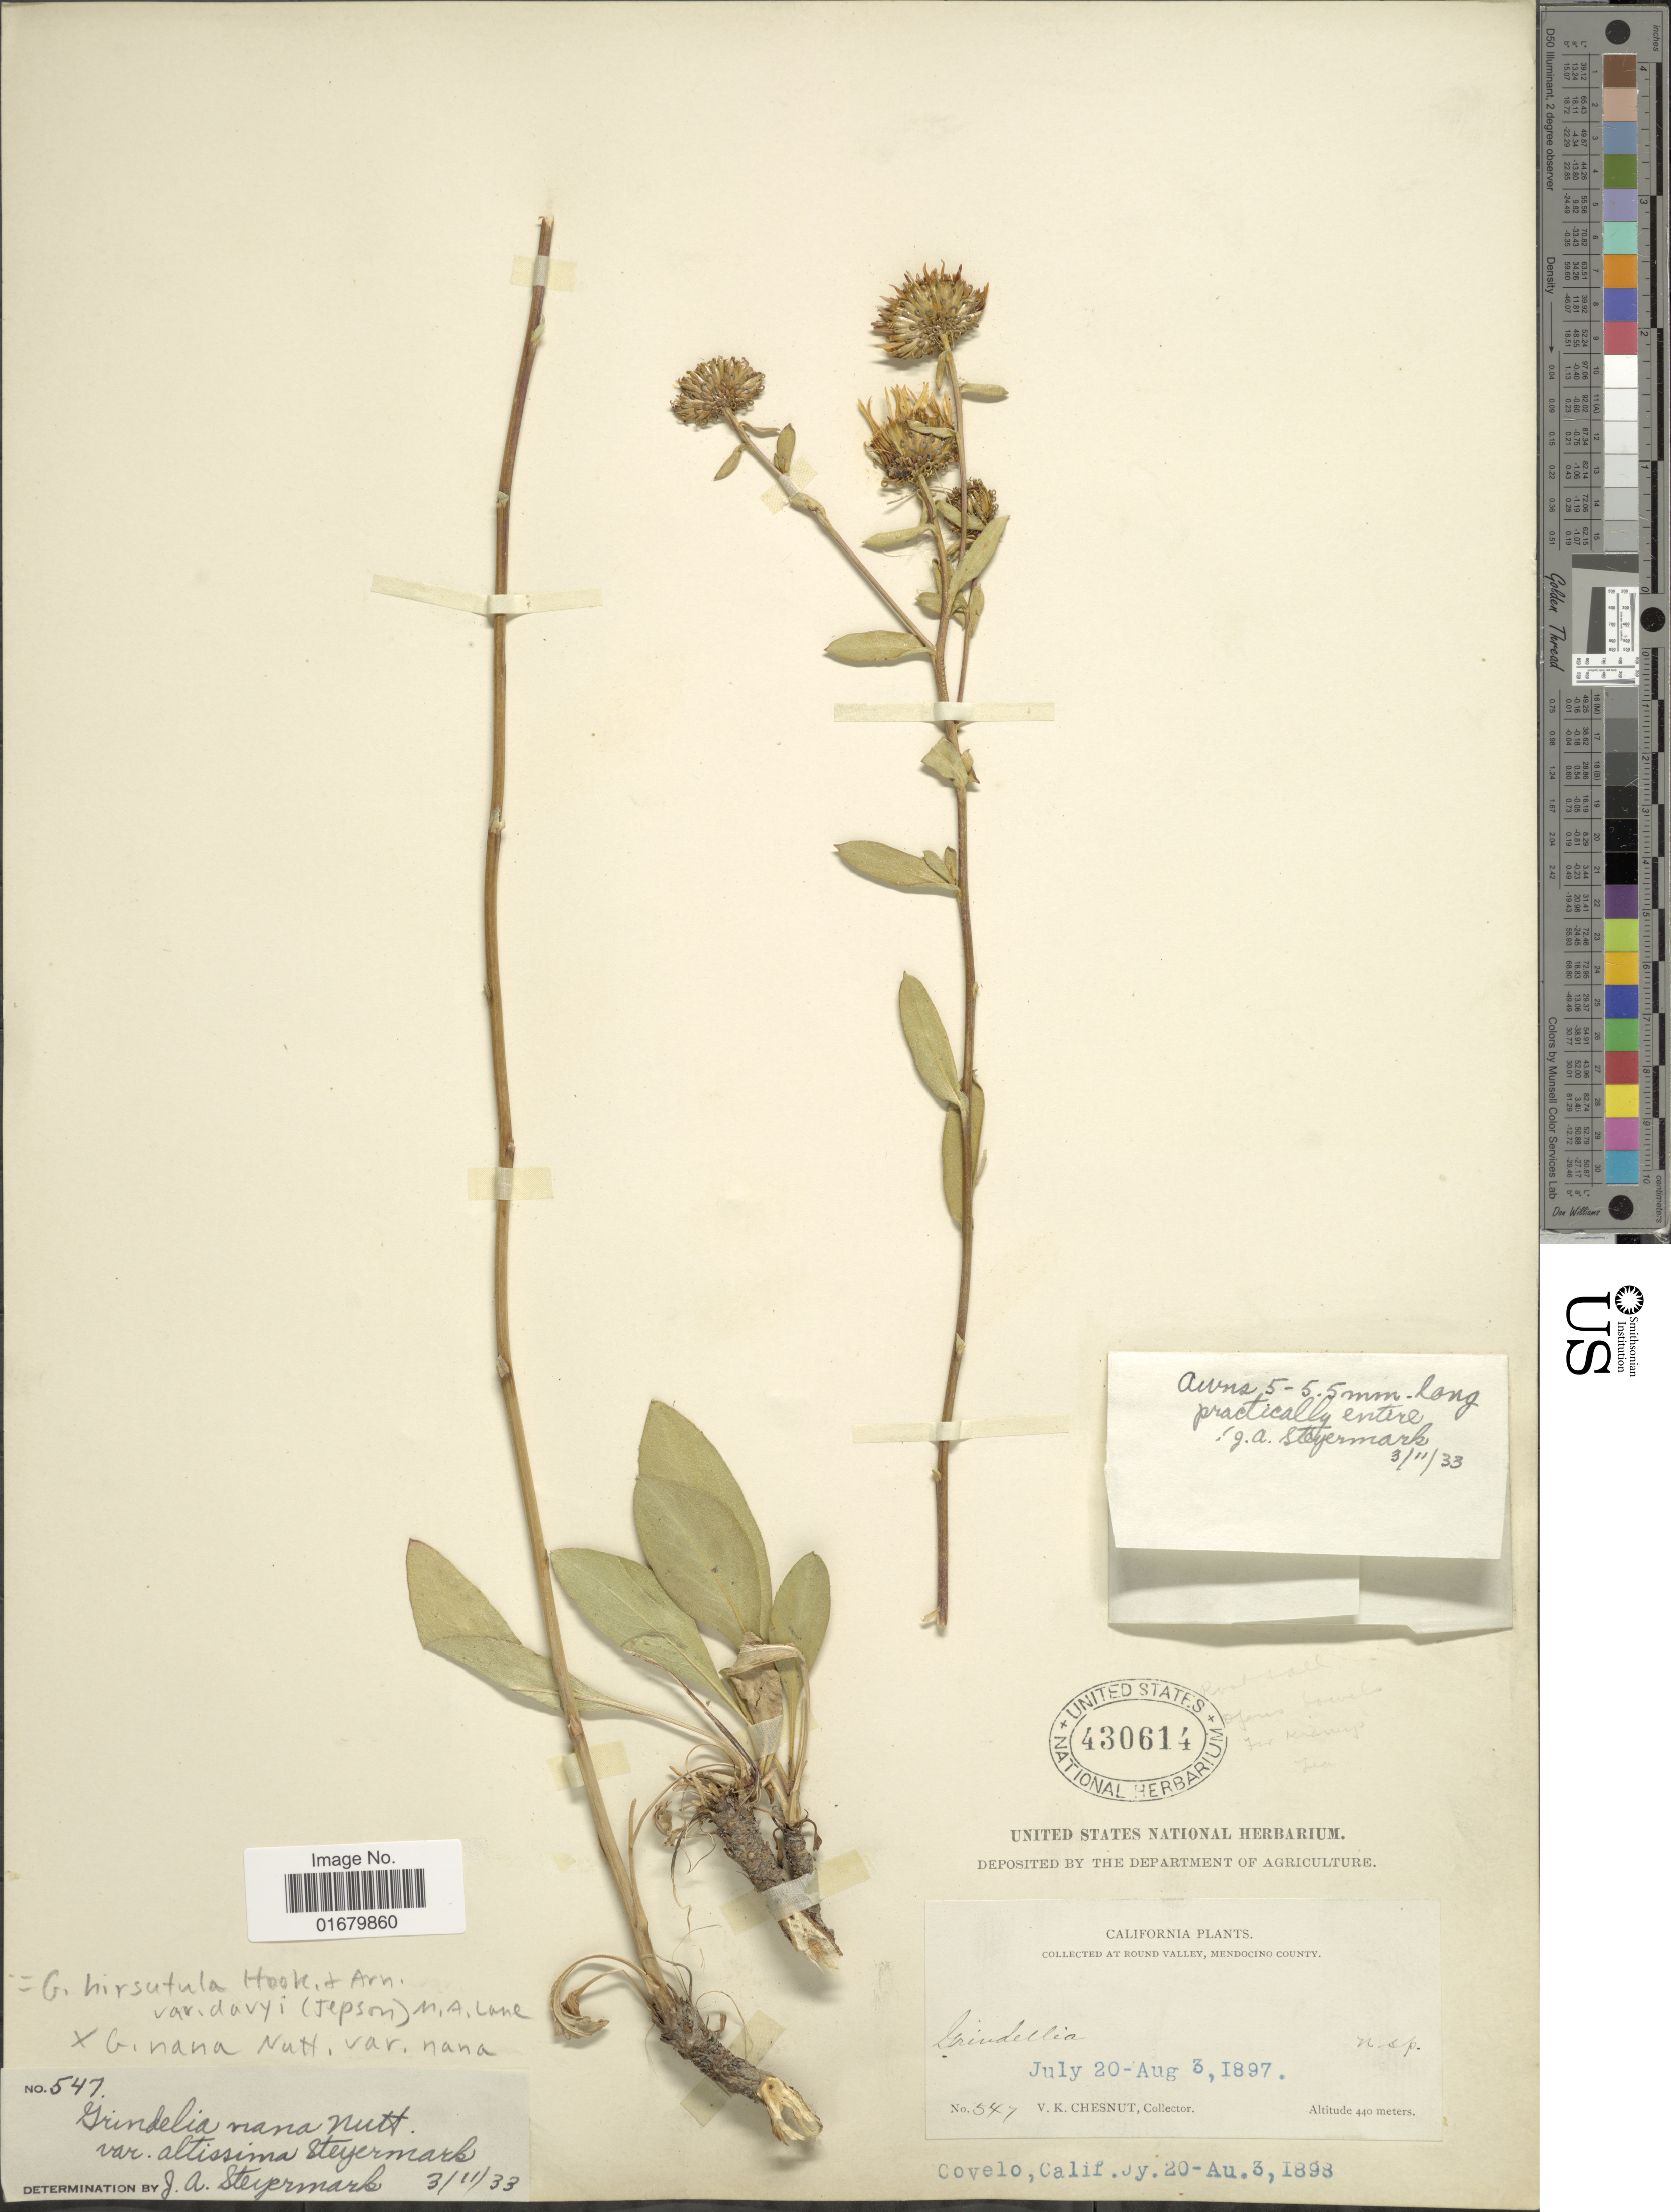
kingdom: Plantae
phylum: Tracheophyta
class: Magnoliopsida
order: Asterales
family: Asteraceae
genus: Grindelia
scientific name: Grindelia hirsutula var. davyi x G. nana Nutt. var. nana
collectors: V. Chesnut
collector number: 547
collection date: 1897-07-20/1897-08-03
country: United States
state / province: California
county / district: Mendocino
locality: At round Valley, Mendocino County.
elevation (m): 440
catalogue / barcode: US 430614